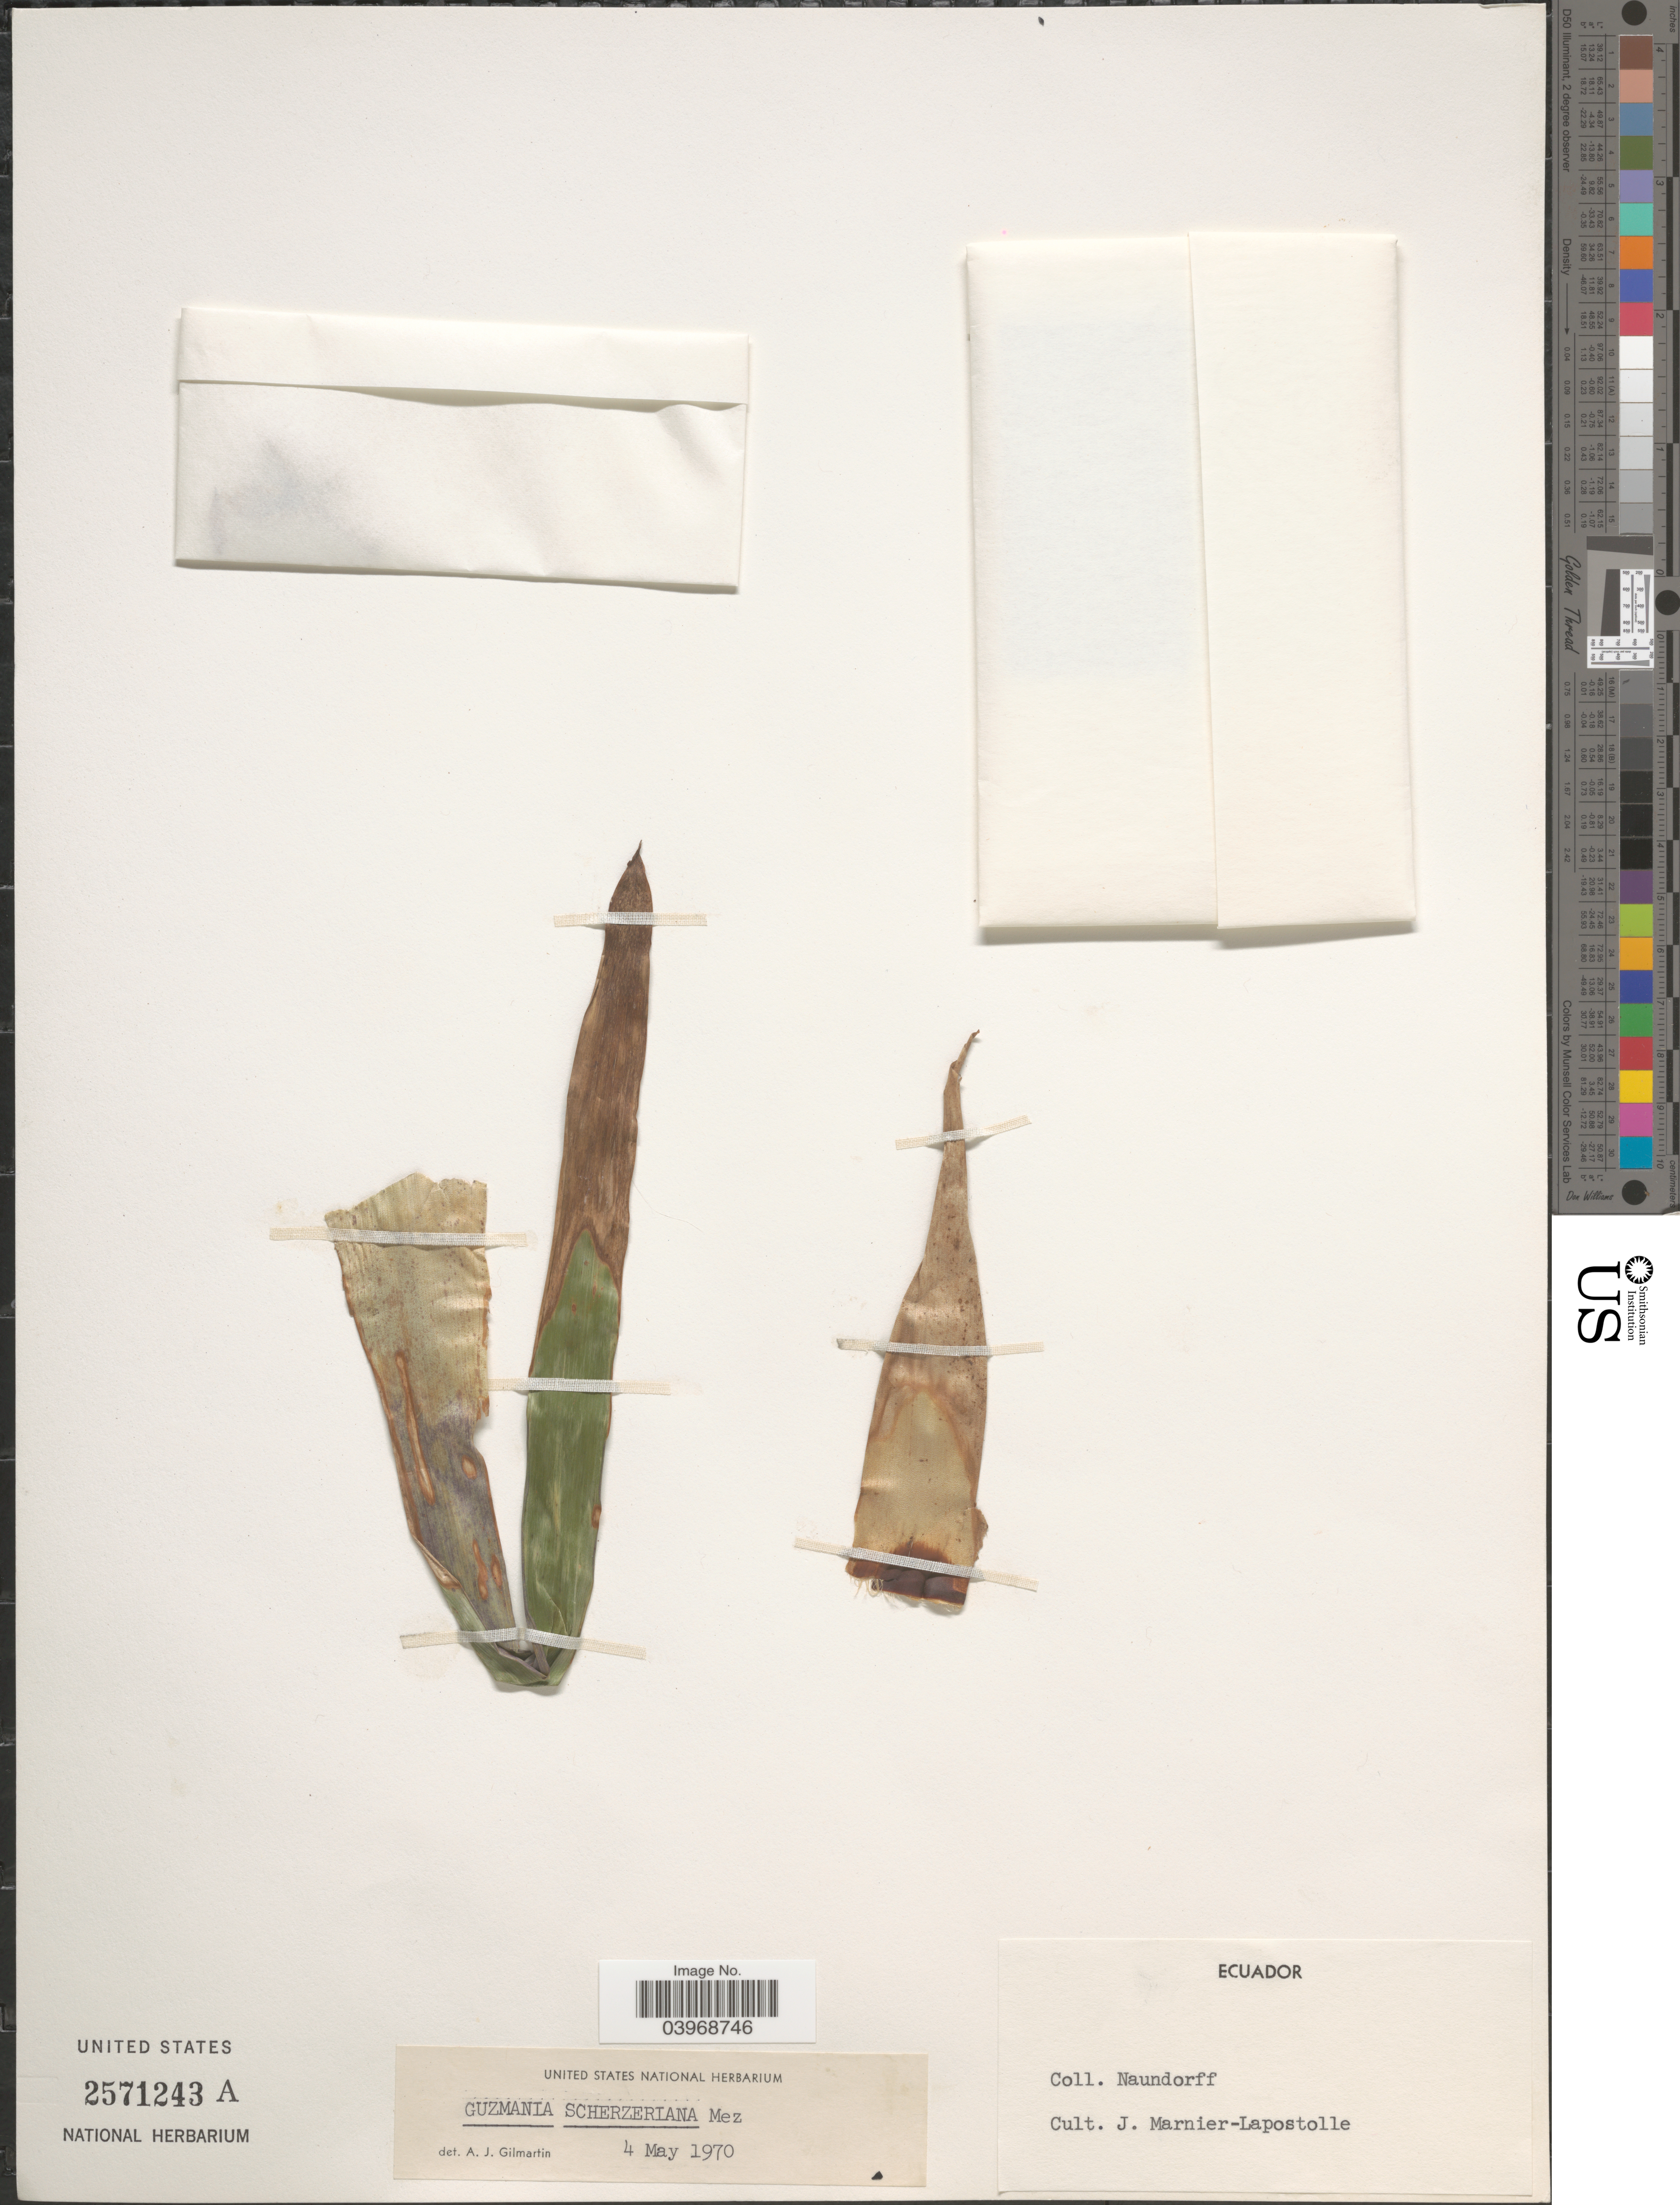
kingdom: Plantae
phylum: Tracheophyta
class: Liliopsida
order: Poales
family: Bromeliaceae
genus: Guzmania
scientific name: Guzmania scherzeriana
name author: Mez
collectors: J. Marnier-Lapostolle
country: Ecuador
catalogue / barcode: US 2571243A